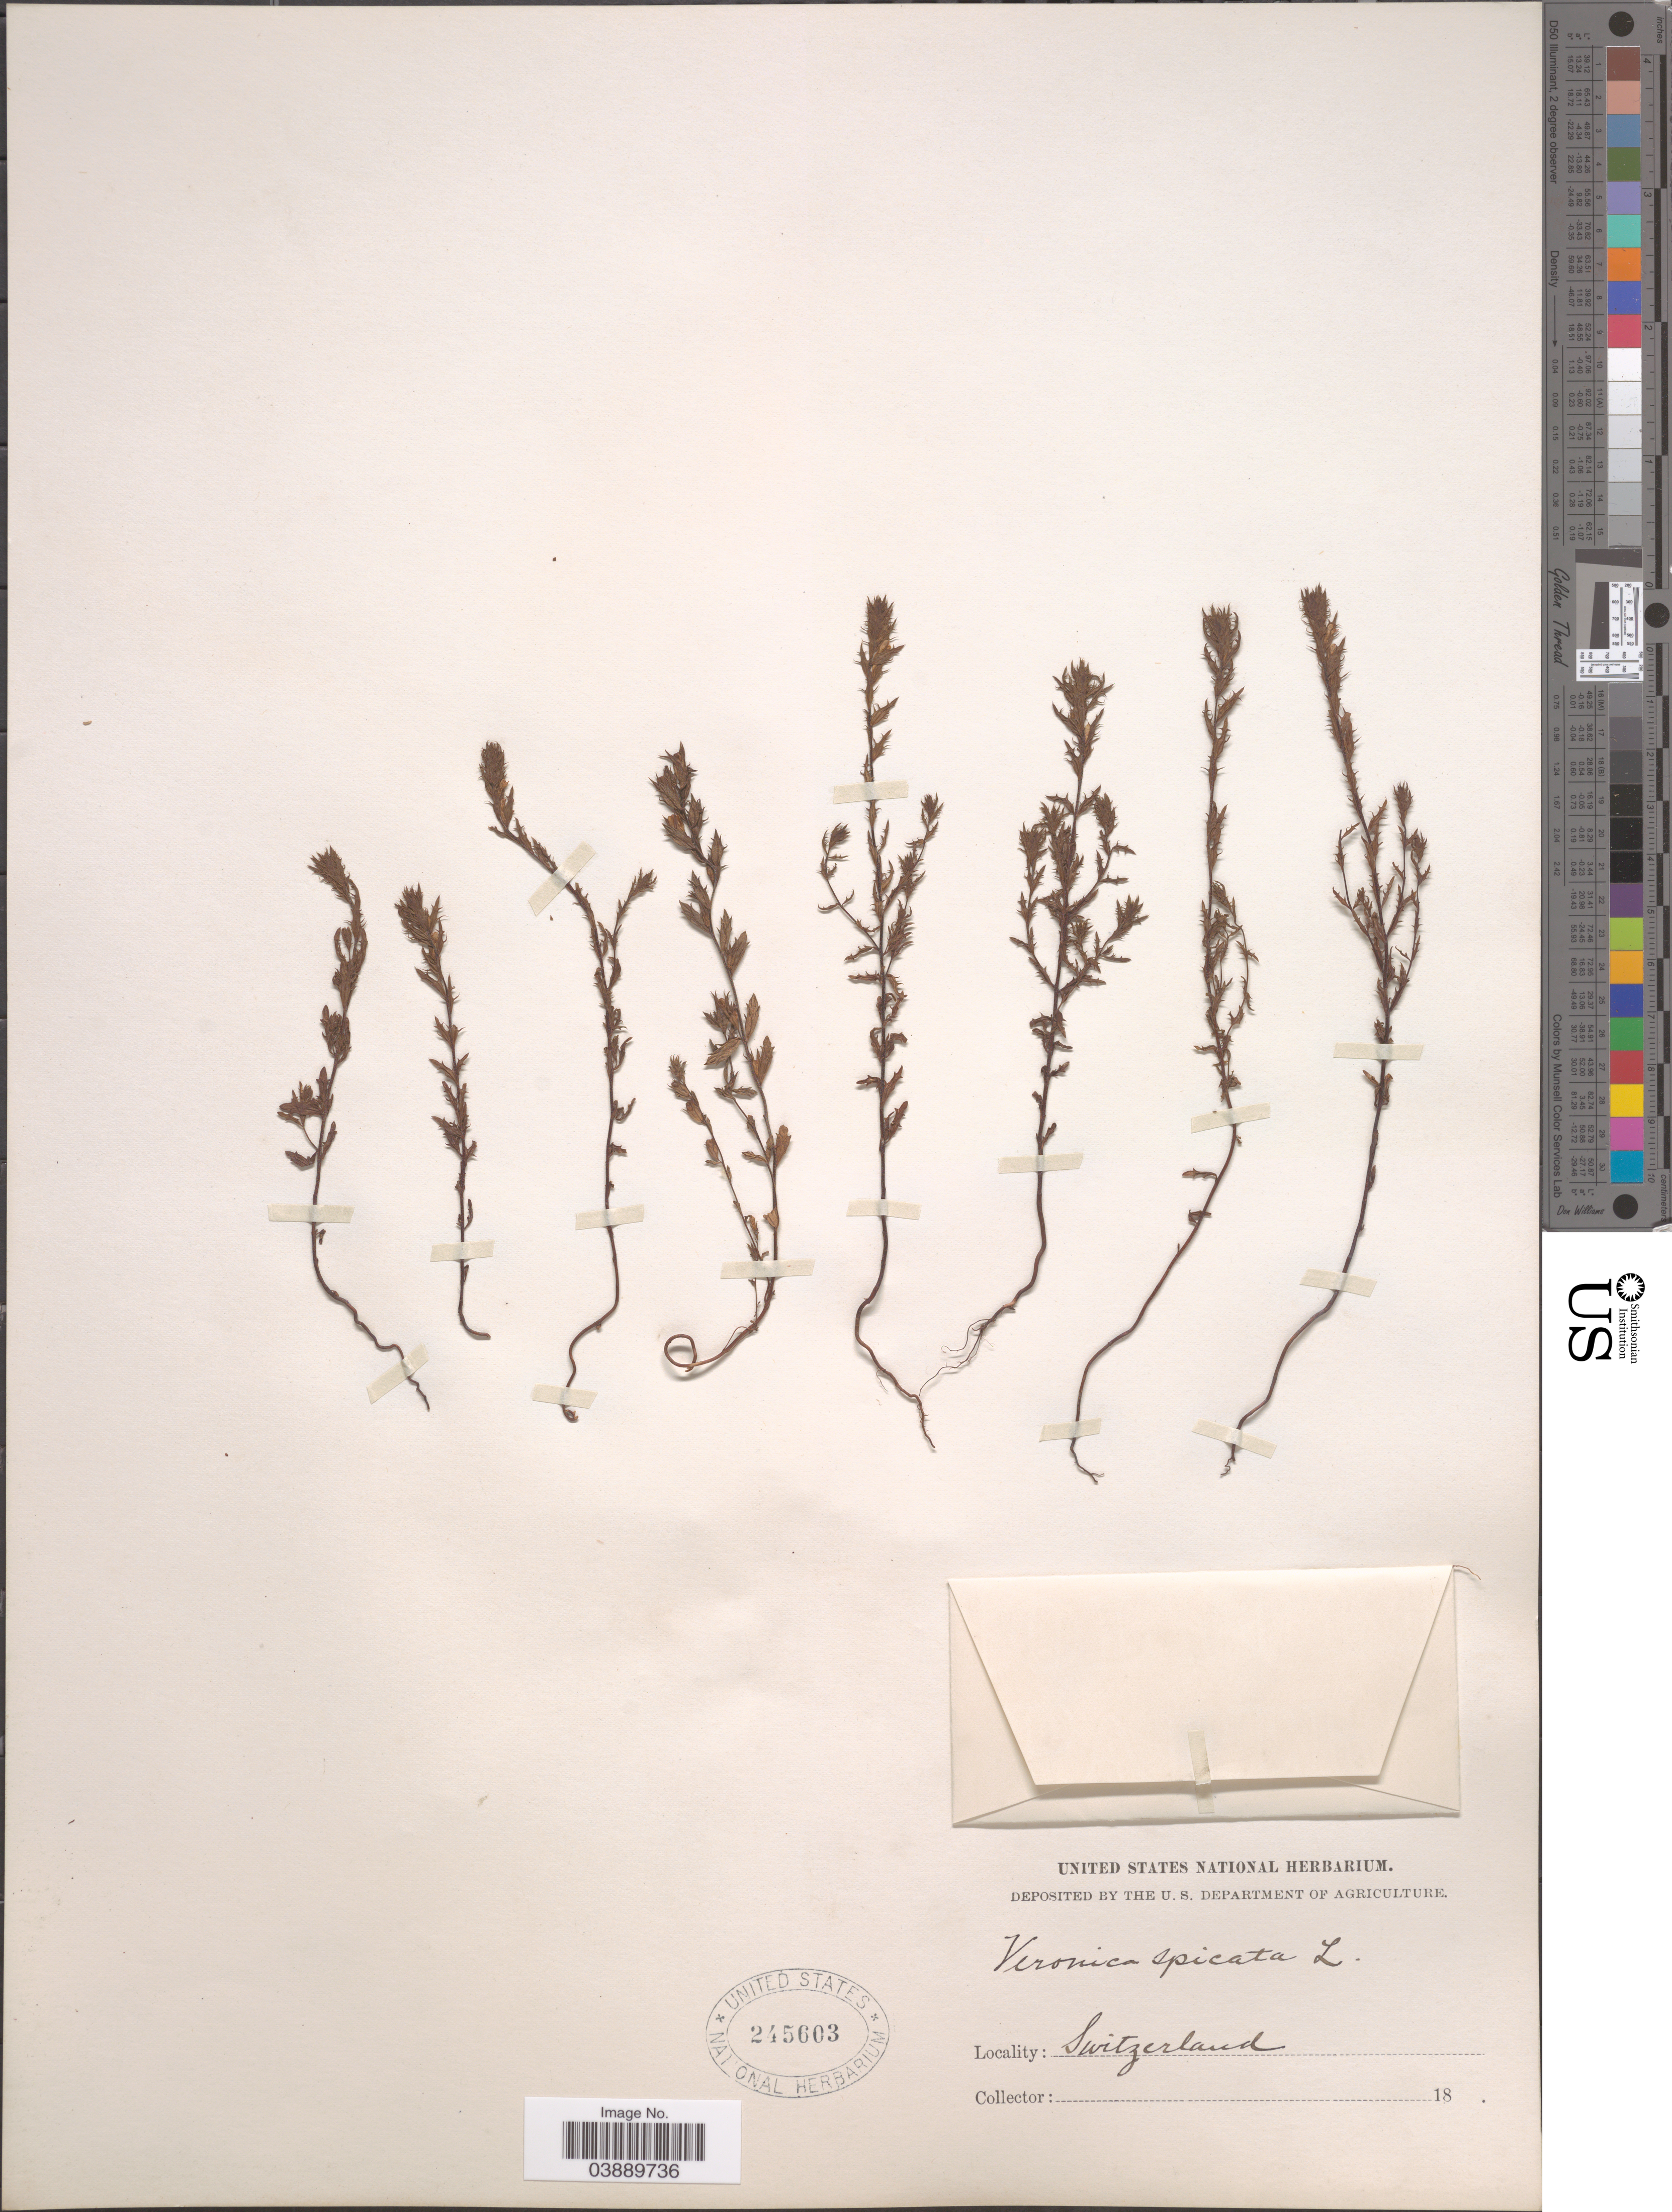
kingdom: Plantae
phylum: Tracheophyta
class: Magnoliopsida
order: Lamiales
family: Plantaginaceae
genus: Veronica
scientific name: Veronica spicata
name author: L.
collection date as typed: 18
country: Switzerland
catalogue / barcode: US 245603